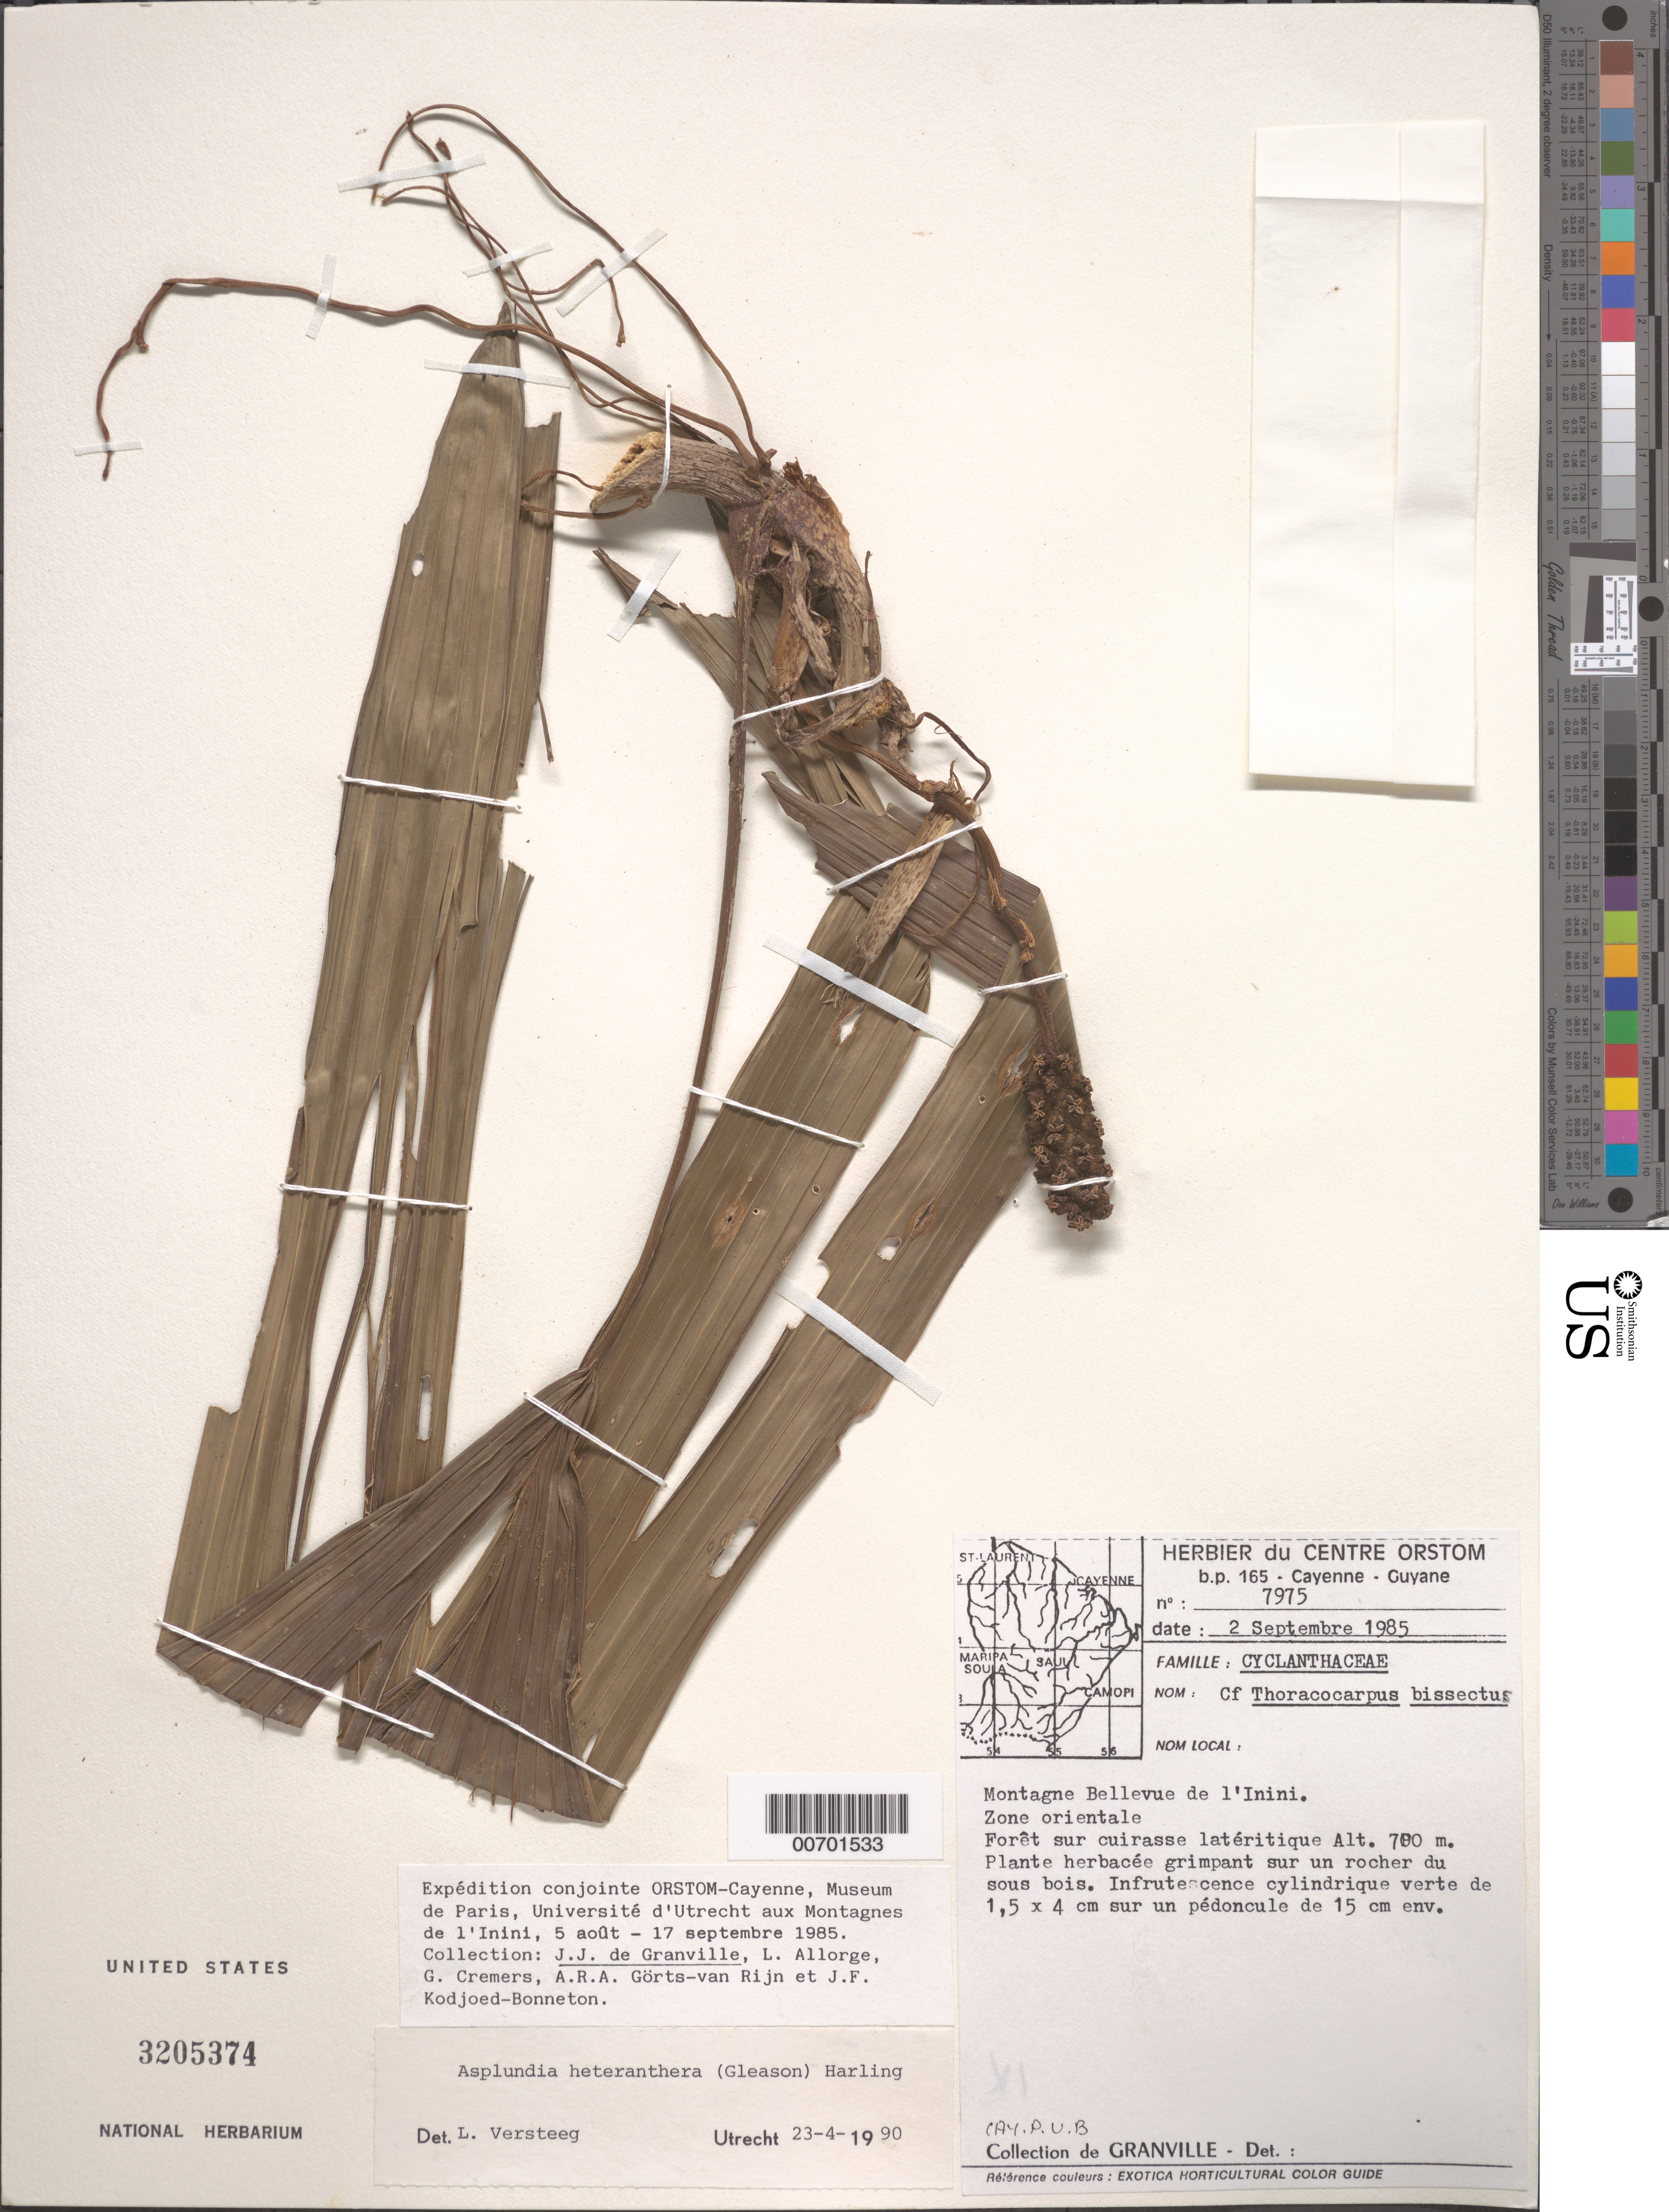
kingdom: Plantae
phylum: Tracheophyta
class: Liliopsida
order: Pandanales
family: Cyclanthaceae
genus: Thoracocarpus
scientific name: Thoracocarpus bissectus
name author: (Vell.) Harling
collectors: J.-J. de Granville, L. Allorge, G. Cremers, A. .R. A. Görts-van Rijn & J. Kodjoed-Bonneton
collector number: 7975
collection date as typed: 2-Sep-85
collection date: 1985-09-02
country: French Guiana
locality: Montagnes Bellevue de l'Inini, zone orientale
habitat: Forêt sur cuirasse latéritique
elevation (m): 700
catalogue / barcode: US 3205374